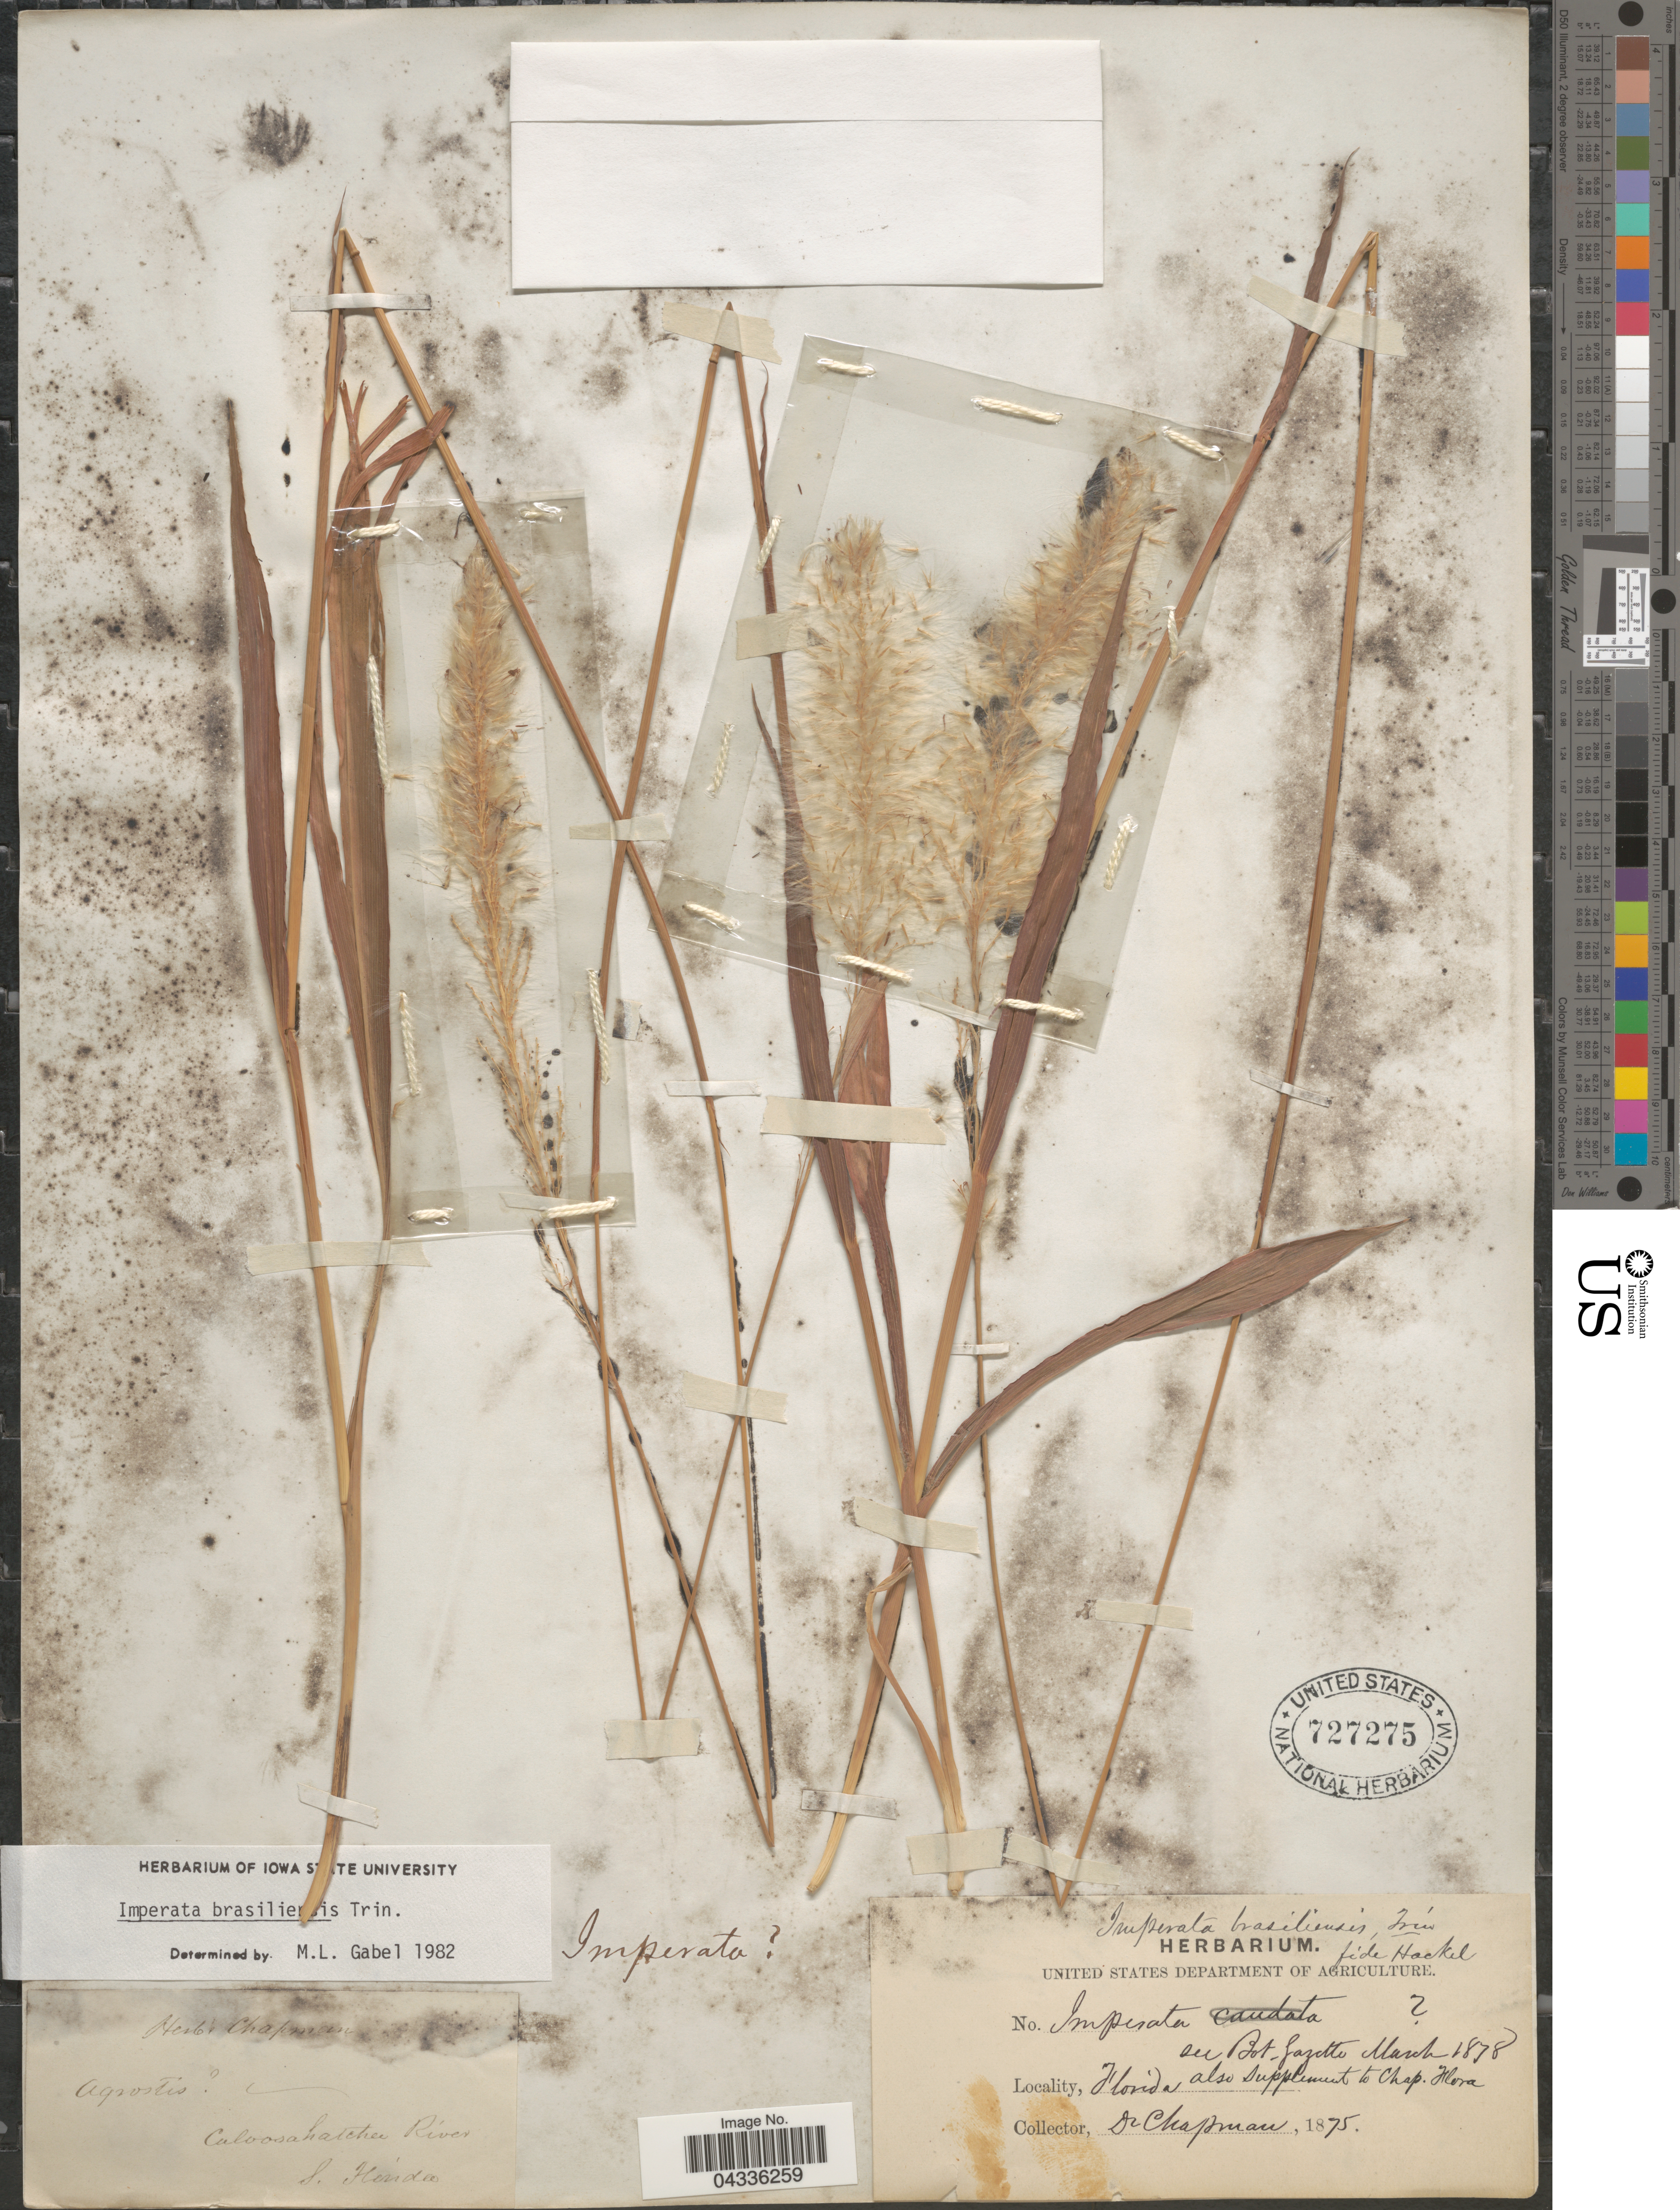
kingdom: Plantae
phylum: Tracheophyta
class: Liliopsida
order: Poales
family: Poaceae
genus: Imperata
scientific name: Imperata brasiliensis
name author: Trin.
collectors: A. Chapman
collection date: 1875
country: United States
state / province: Florida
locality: Caloosahatchee Ríver. S. Florida.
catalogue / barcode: US 727275